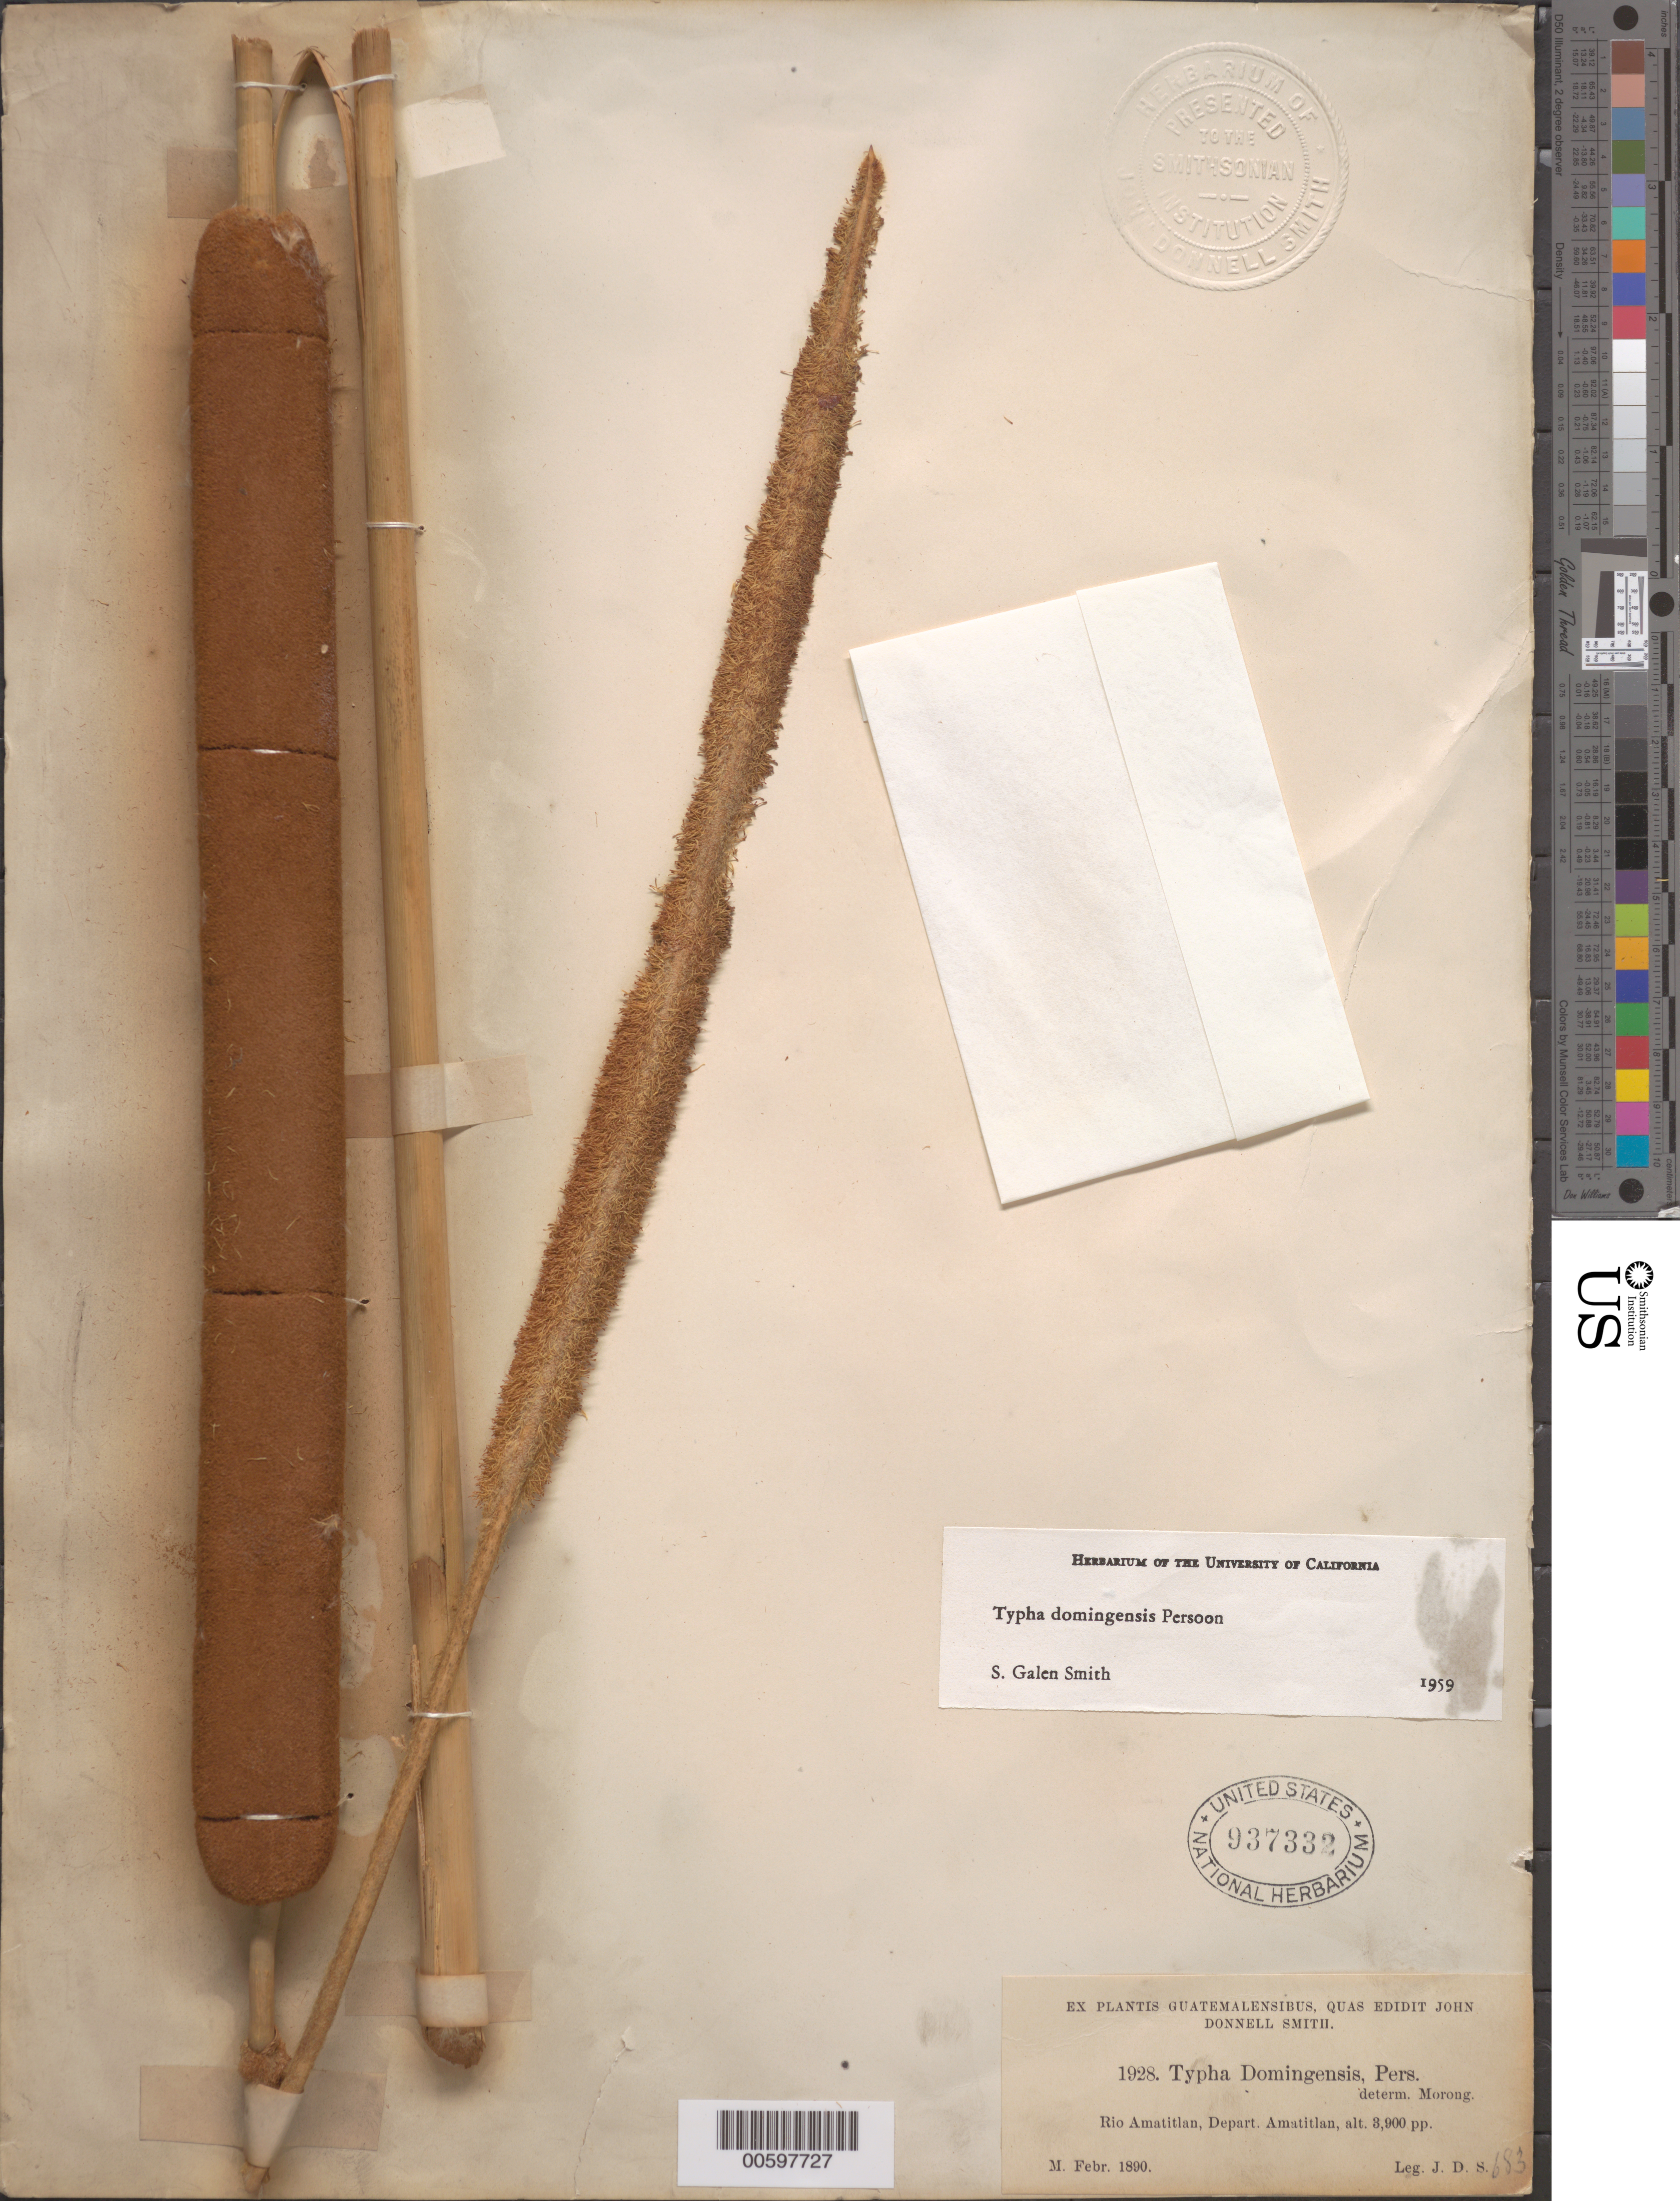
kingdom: Plantae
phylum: Tracheophyta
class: Liliopsida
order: Poales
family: Typhaceae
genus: Typha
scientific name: Typha domingensis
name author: Pers.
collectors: J. Donnell Smith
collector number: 1928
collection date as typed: Feb 1890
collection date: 1890-02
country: Guatemala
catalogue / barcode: US 937332